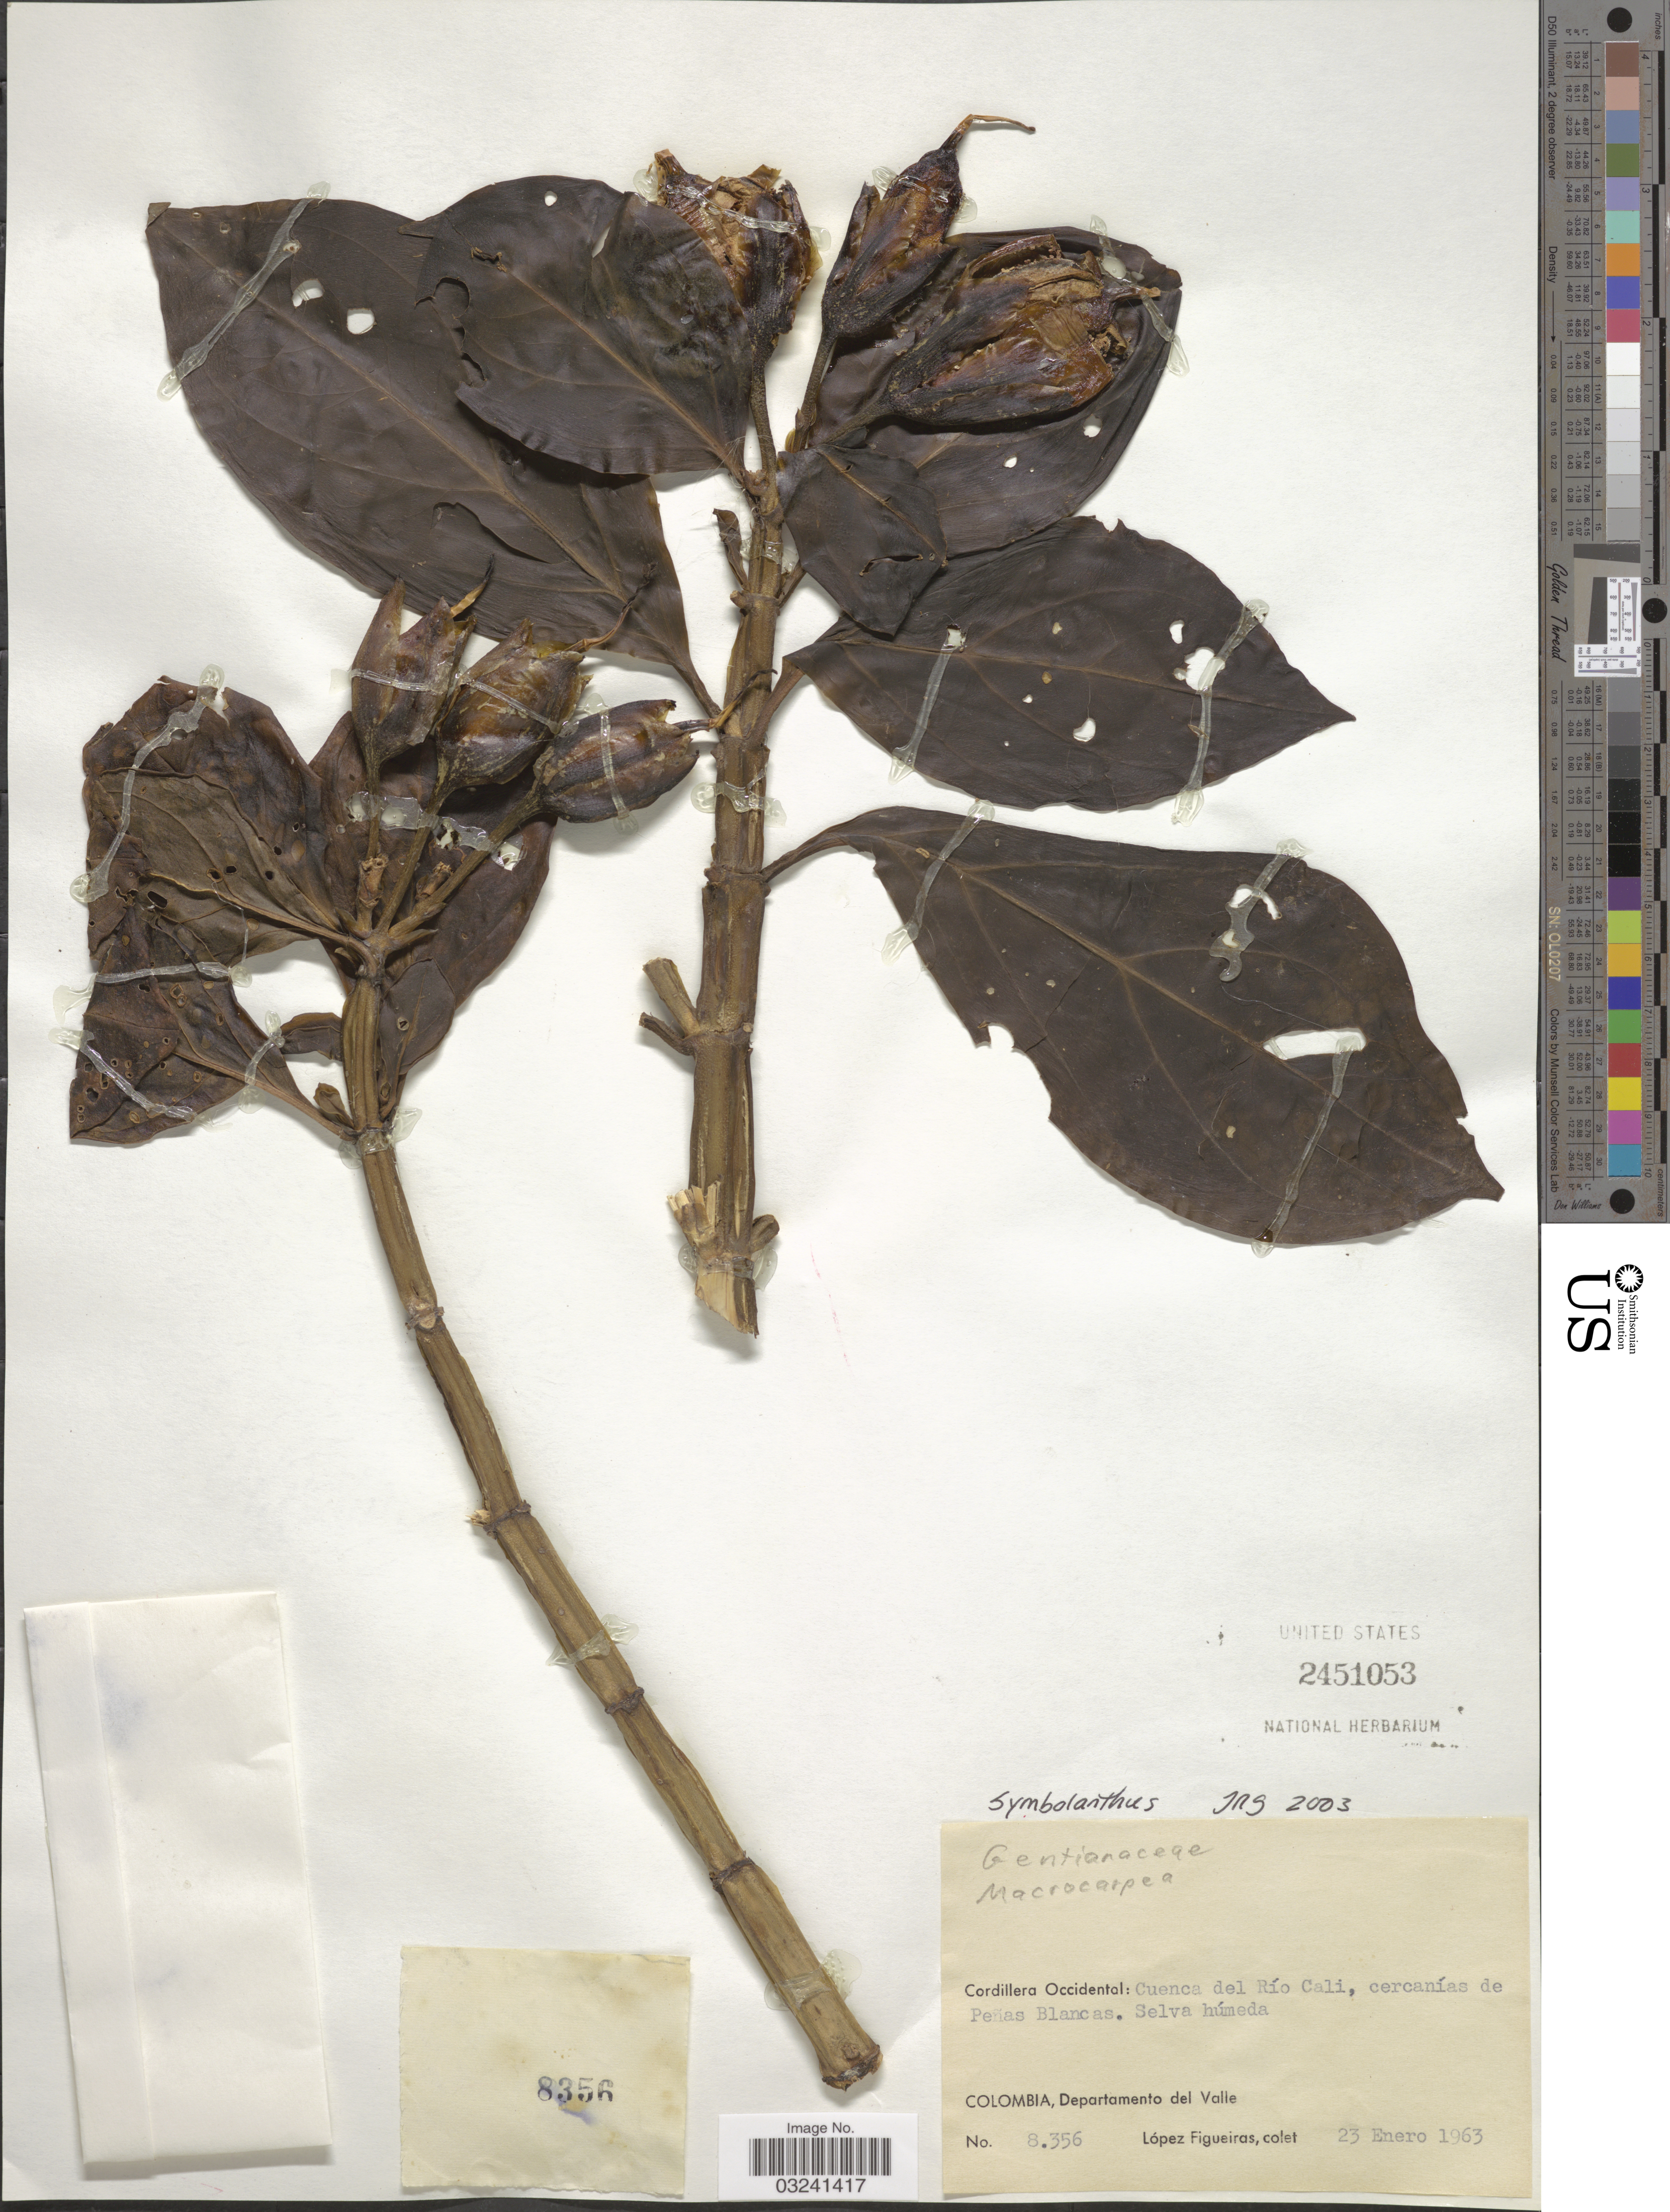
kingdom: Plantae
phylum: Tracheophyta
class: Magnoliopsida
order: Gentianales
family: Gentianaceae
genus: Symbolanthus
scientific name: Symbolanthus calygonus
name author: (Ruiz & Pav.) Griseb. ex Gilg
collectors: M. López Figueiras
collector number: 8356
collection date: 1963-01-23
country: Colombia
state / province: Valle del Cauca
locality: Cordillera Occidental: Cuenca del Río Cali, cercanías de Peñas Blancas. Departamento del Valle.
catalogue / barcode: US 2451053